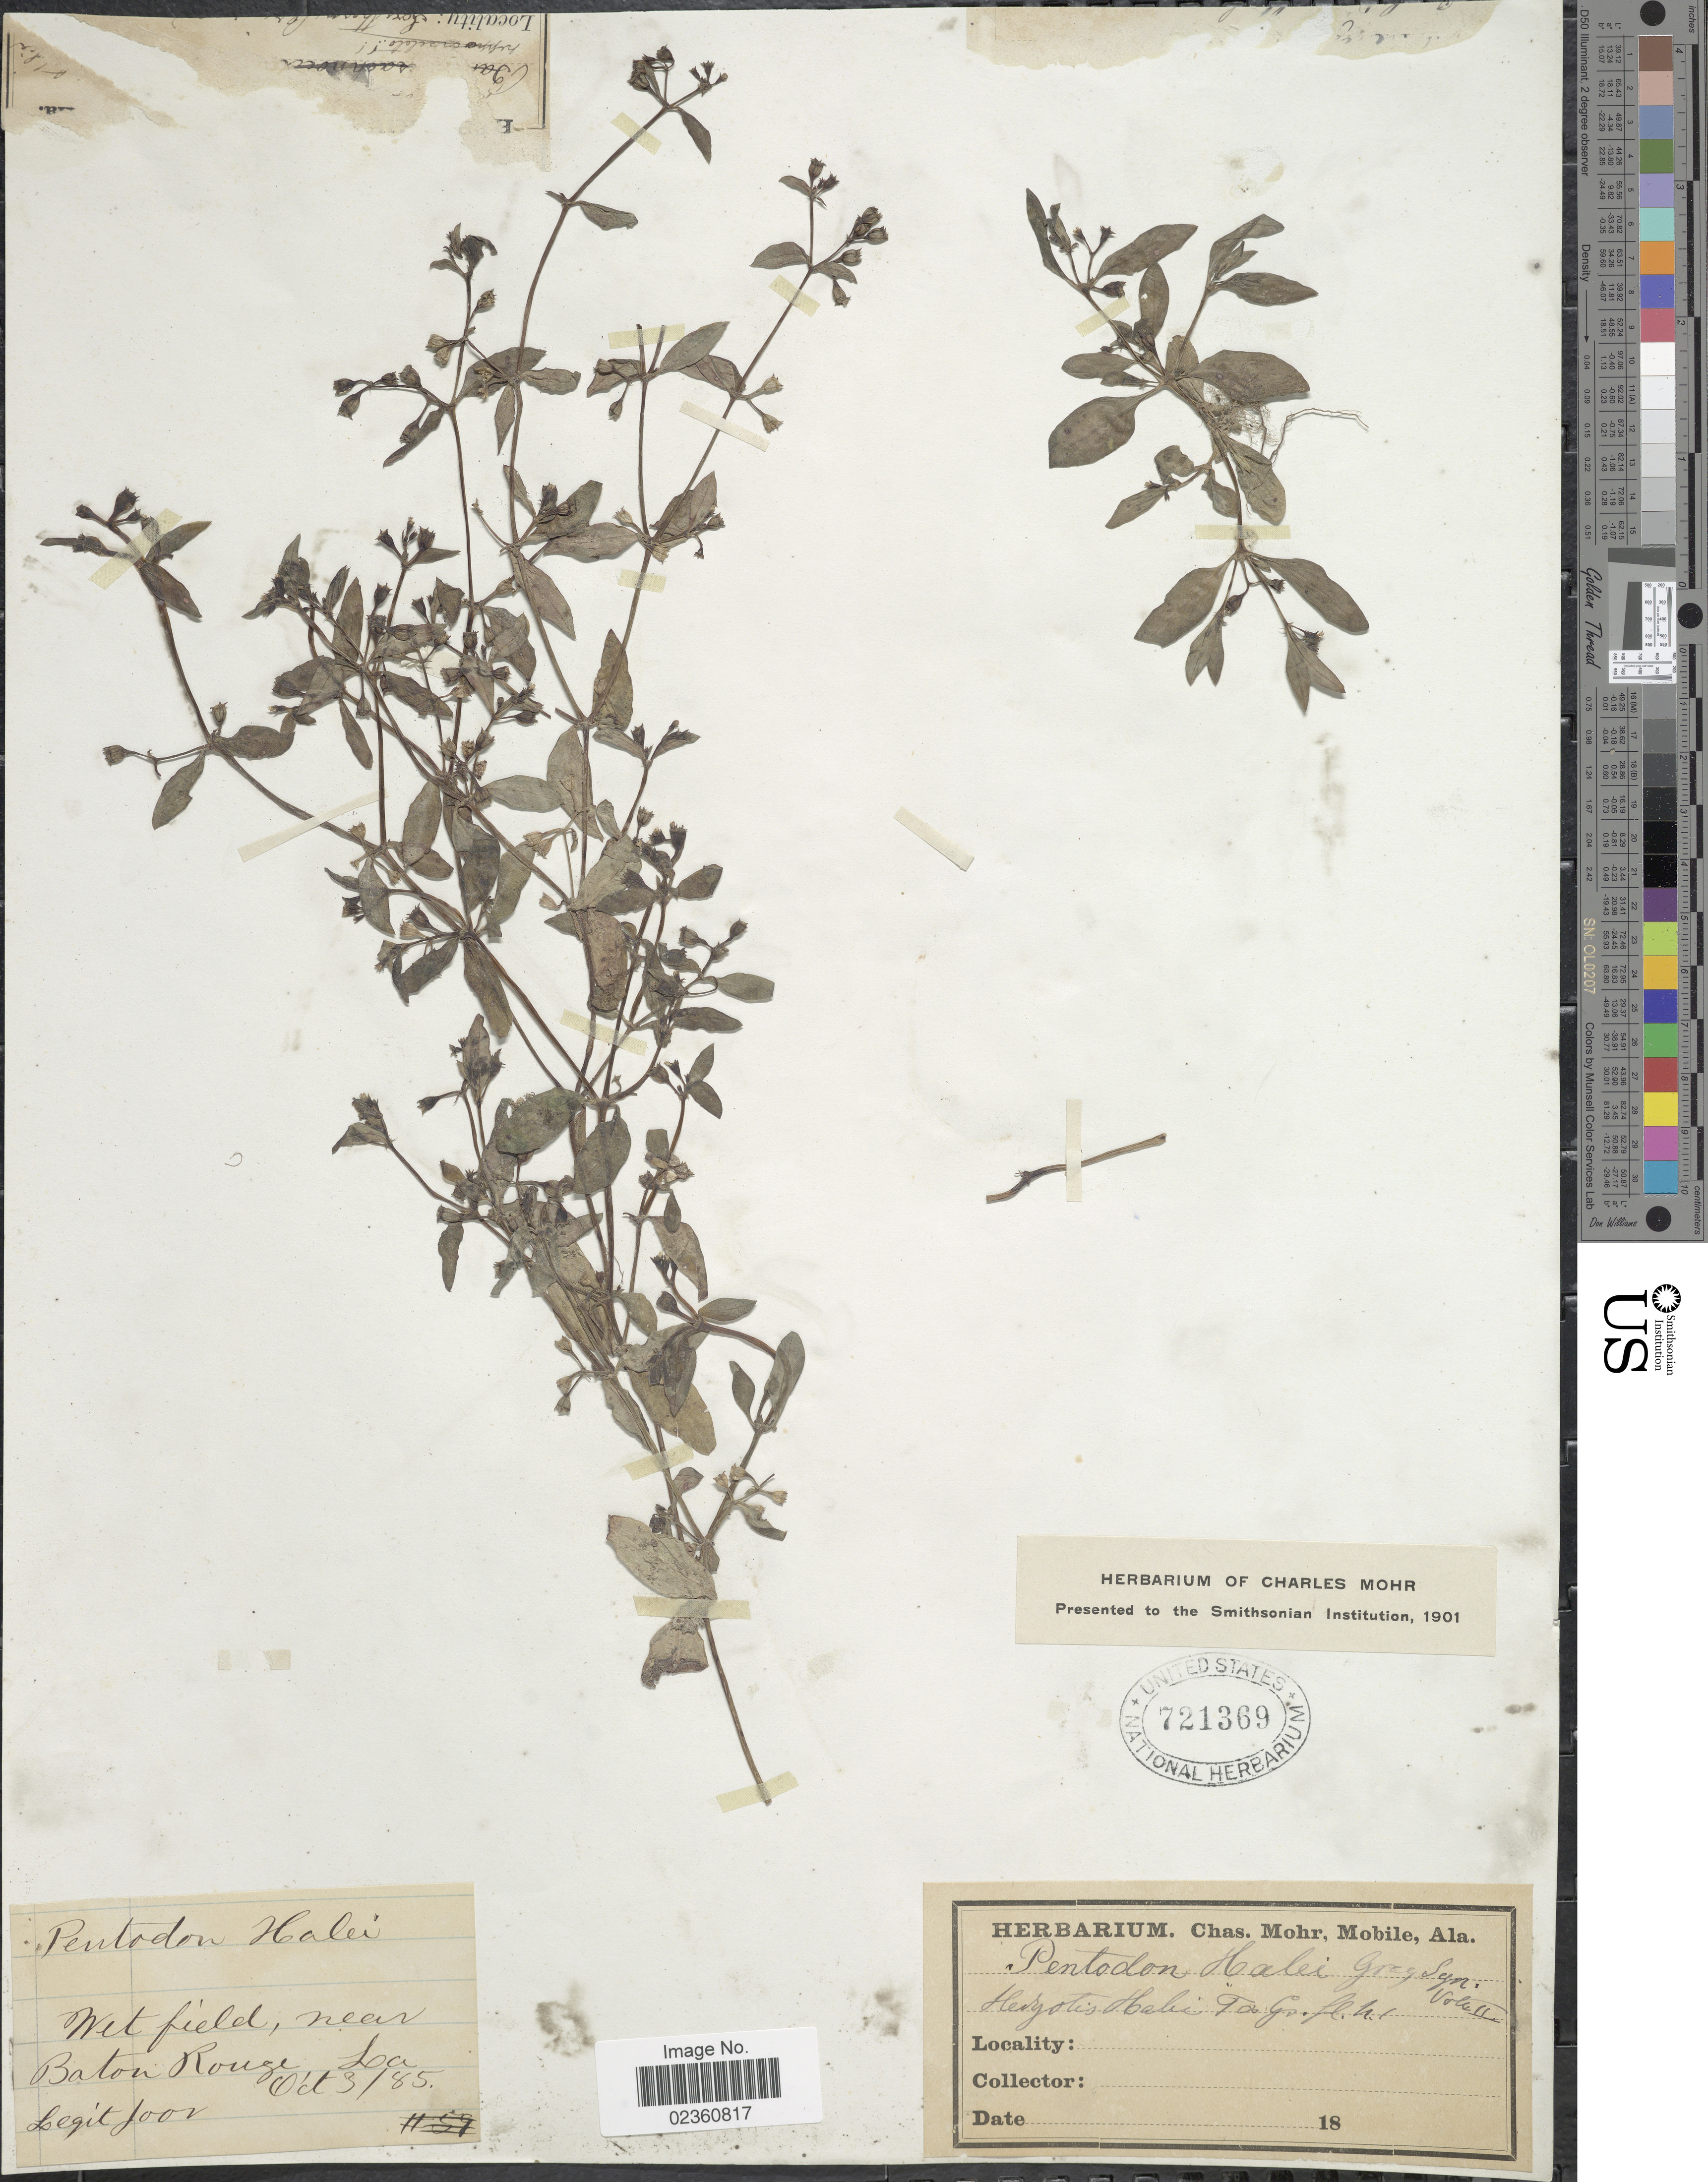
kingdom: Plantae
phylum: Tracheophyta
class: Magnoliopsida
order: Gentianales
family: Rubiaceae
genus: Pentodon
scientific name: Pentodon halei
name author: A. Gray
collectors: -. Joor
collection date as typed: Transcribed d/m/y: 3/10/85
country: United States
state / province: Louisiana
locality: Wet field, near Baton Rouge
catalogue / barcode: US 721369